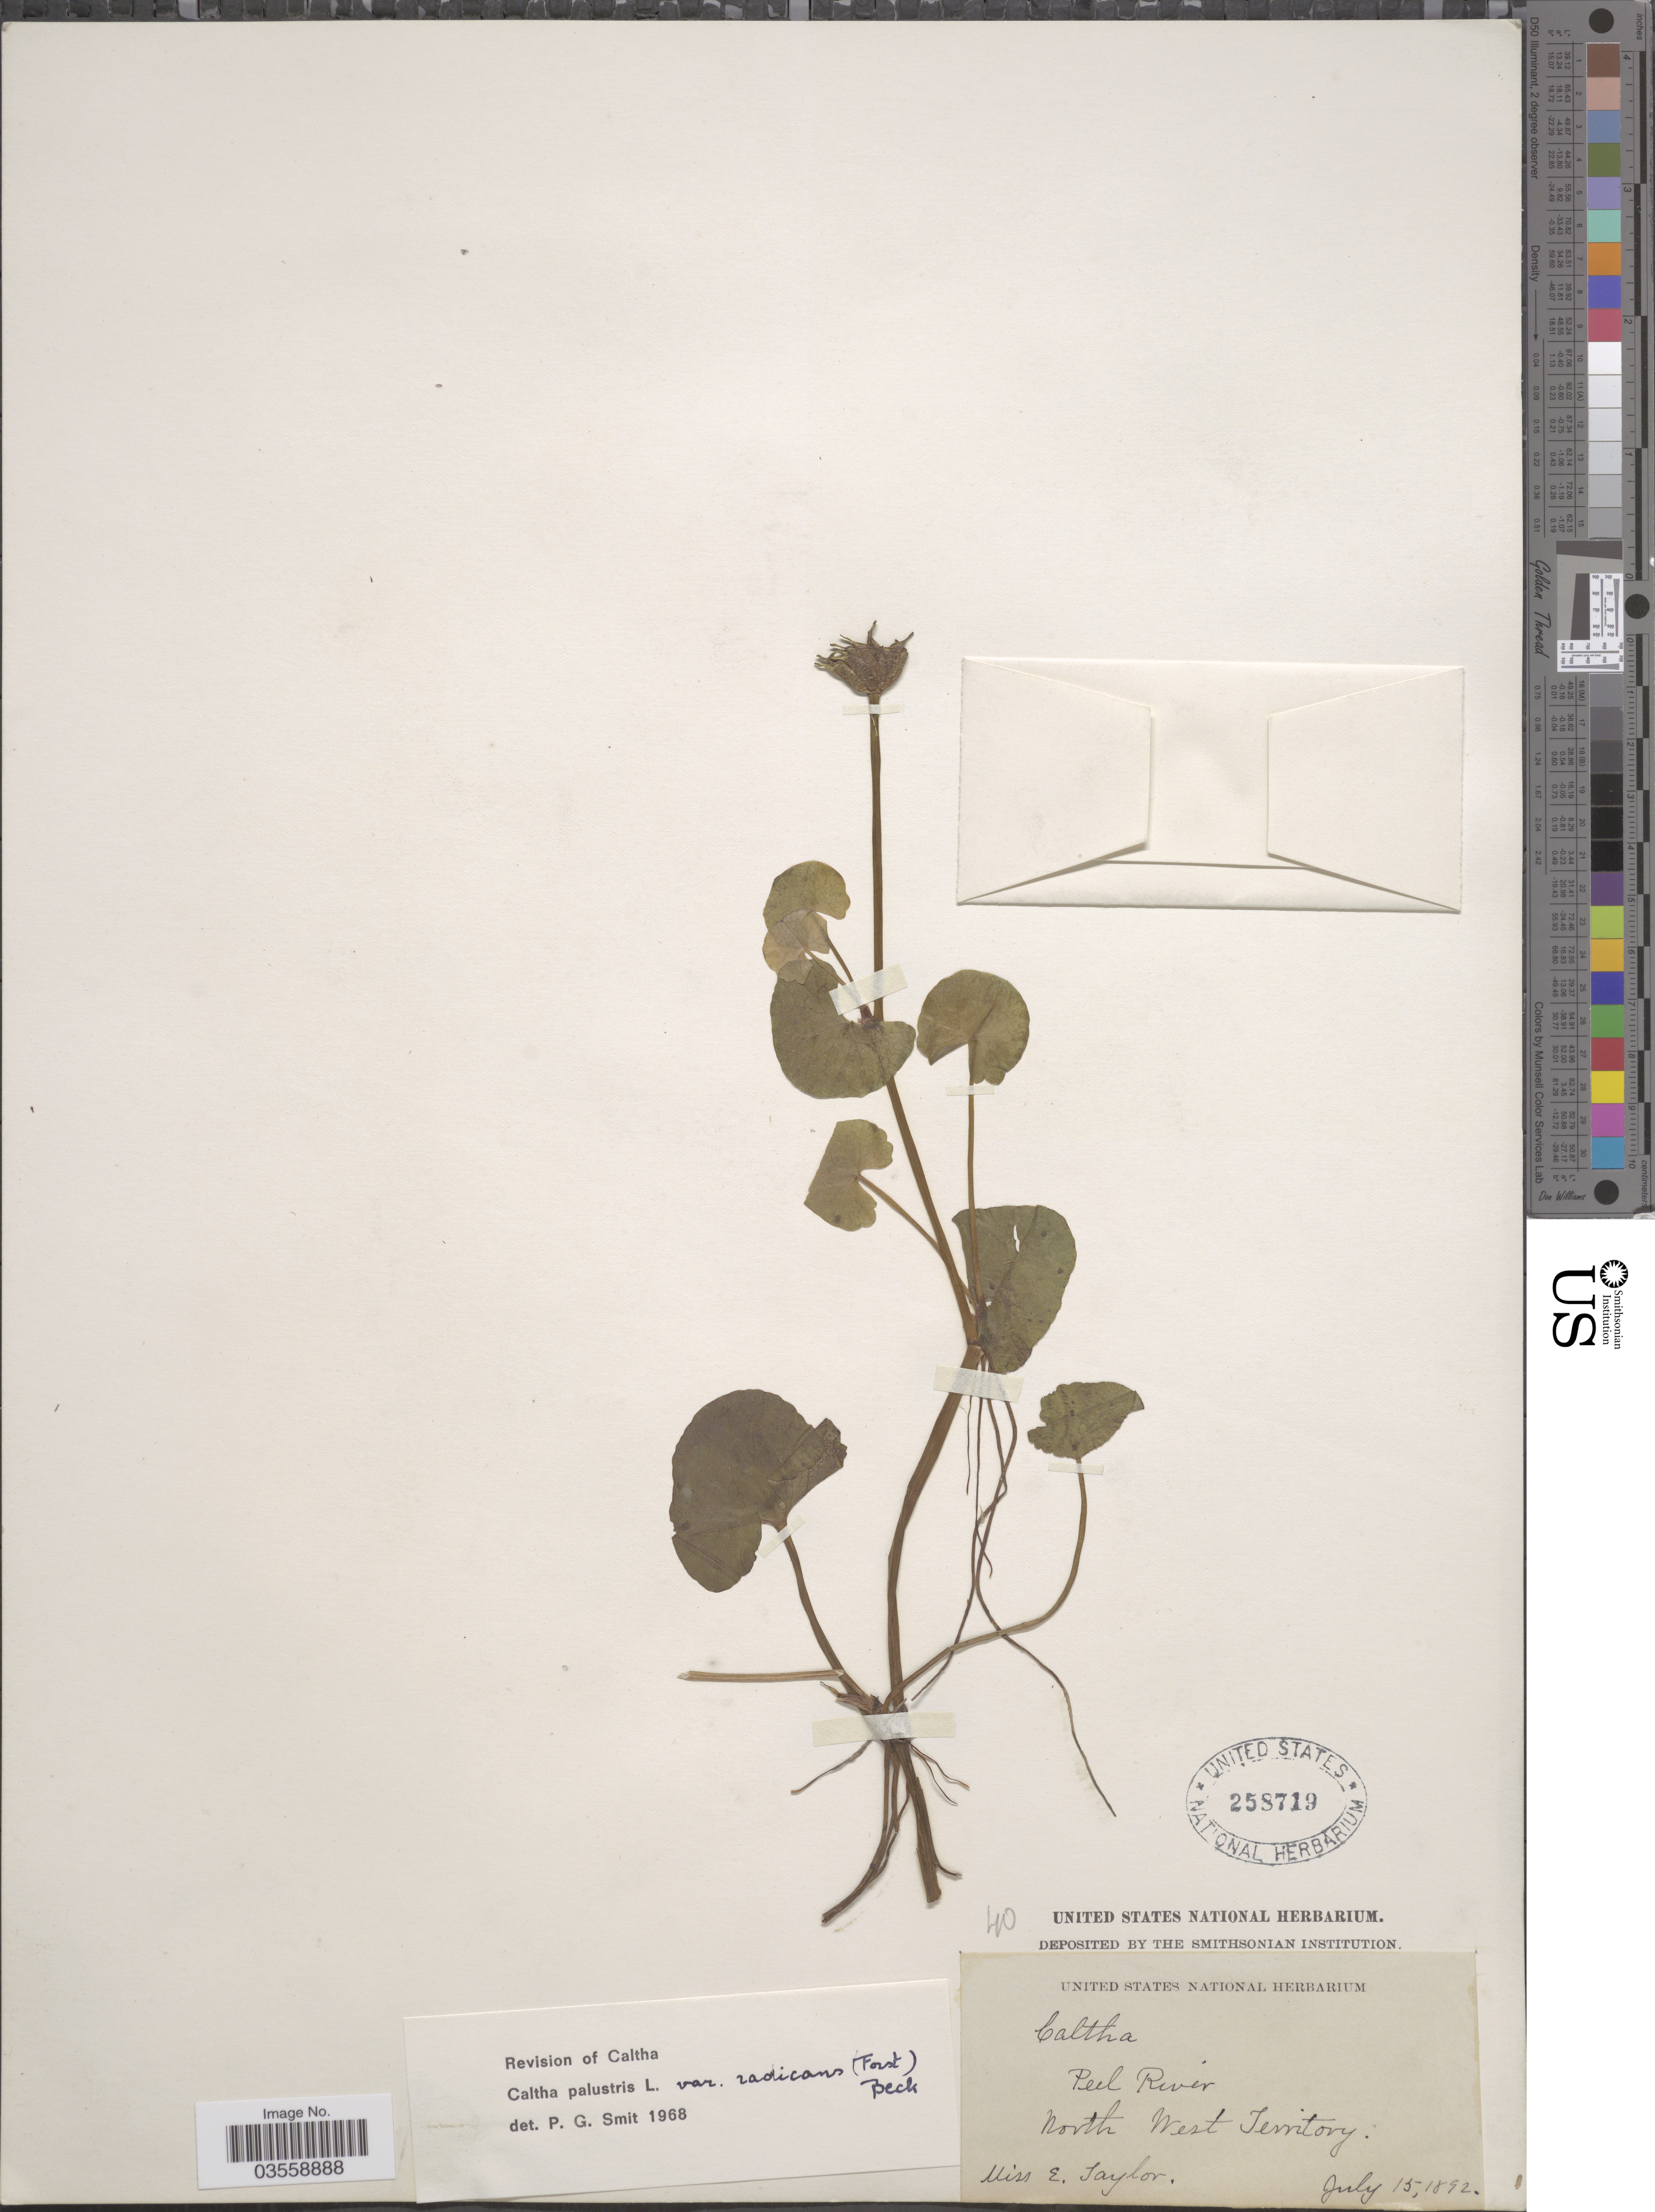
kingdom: Plantae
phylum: Tracheophyta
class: Magnoliopsida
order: Ranunculales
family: Ranunculaceae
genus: Caltha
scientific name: Caltha palustris var. radicans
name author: (T.F. Forst) Beck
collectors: E. Taylor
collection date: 1892-07-15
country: Canada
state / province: Northwest Territories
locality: Peel River.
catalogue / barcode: US 258719